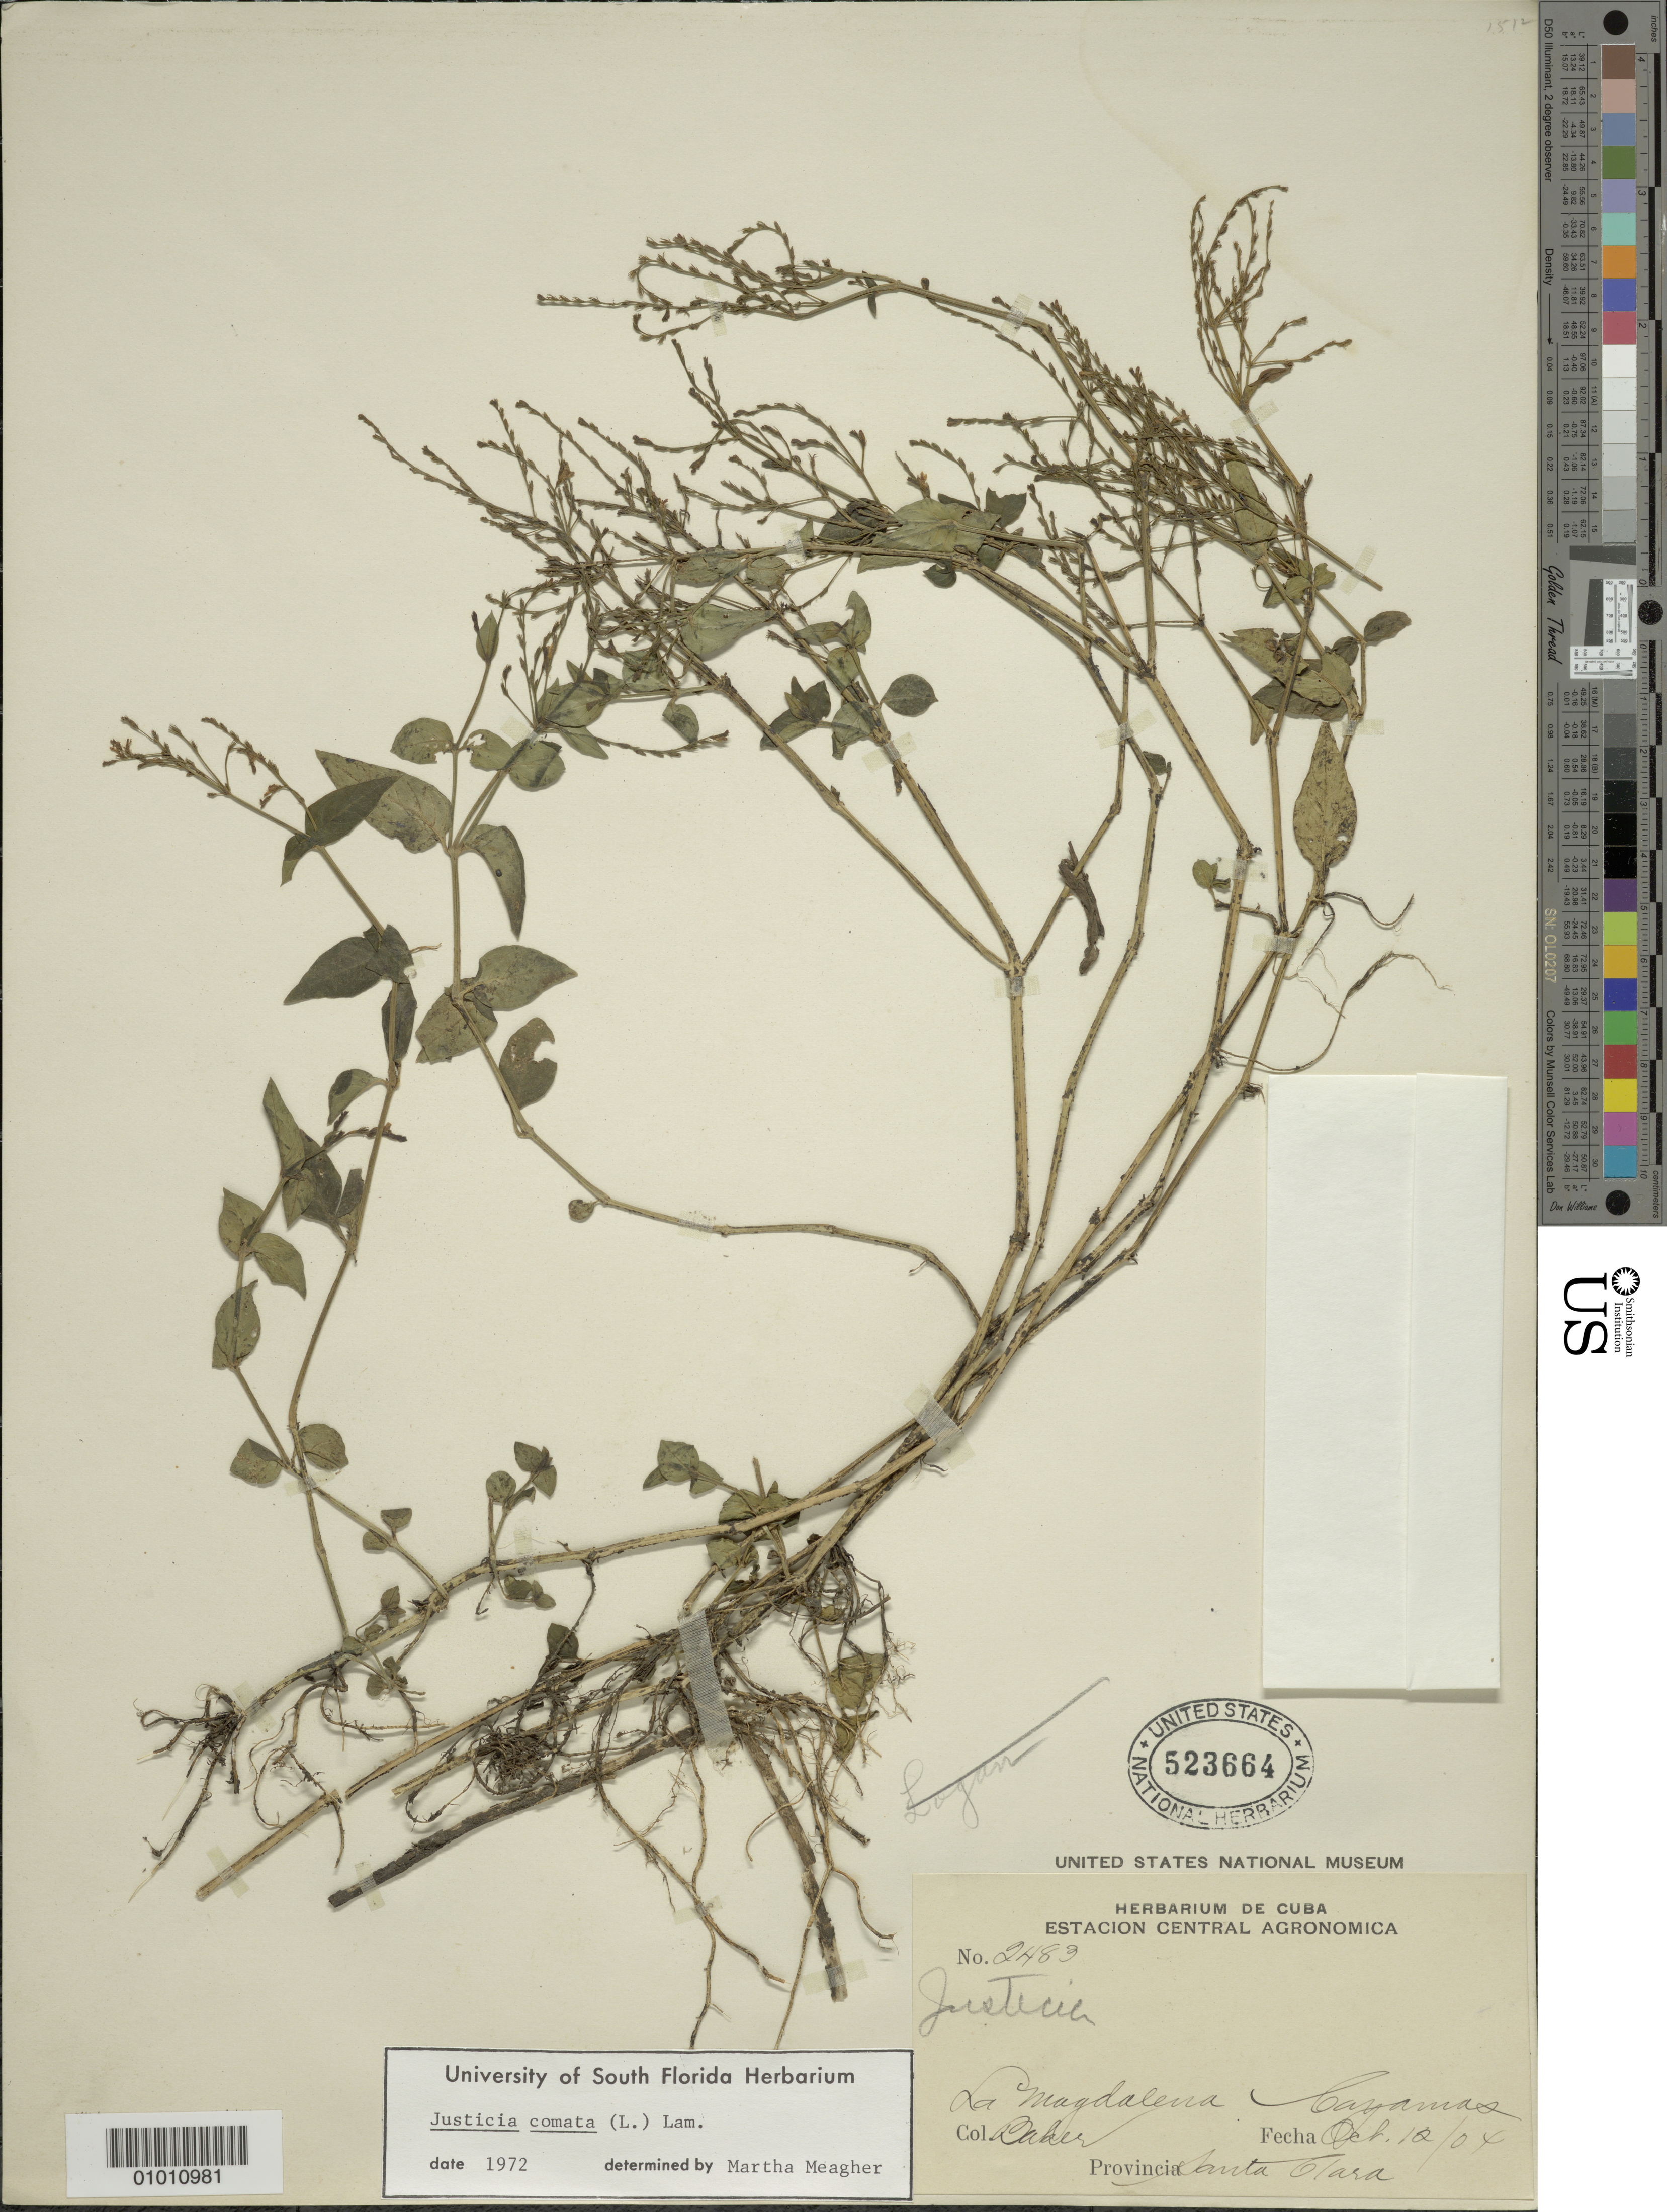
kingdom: Plantae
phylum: Tracheophyta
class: Magnoliopsida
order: Lamiales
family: Acanthaceae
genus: Justicia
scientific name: Justicia comata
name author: (L.) Lam.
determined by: Meagher, M.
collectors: C. F. Baker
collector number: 2483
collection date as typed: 12 Oct 1904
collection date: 1904-10-12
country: Cuba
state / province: Santa Clara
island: Cuba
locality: La Magdalena, Cayamas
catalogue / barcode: US 523664